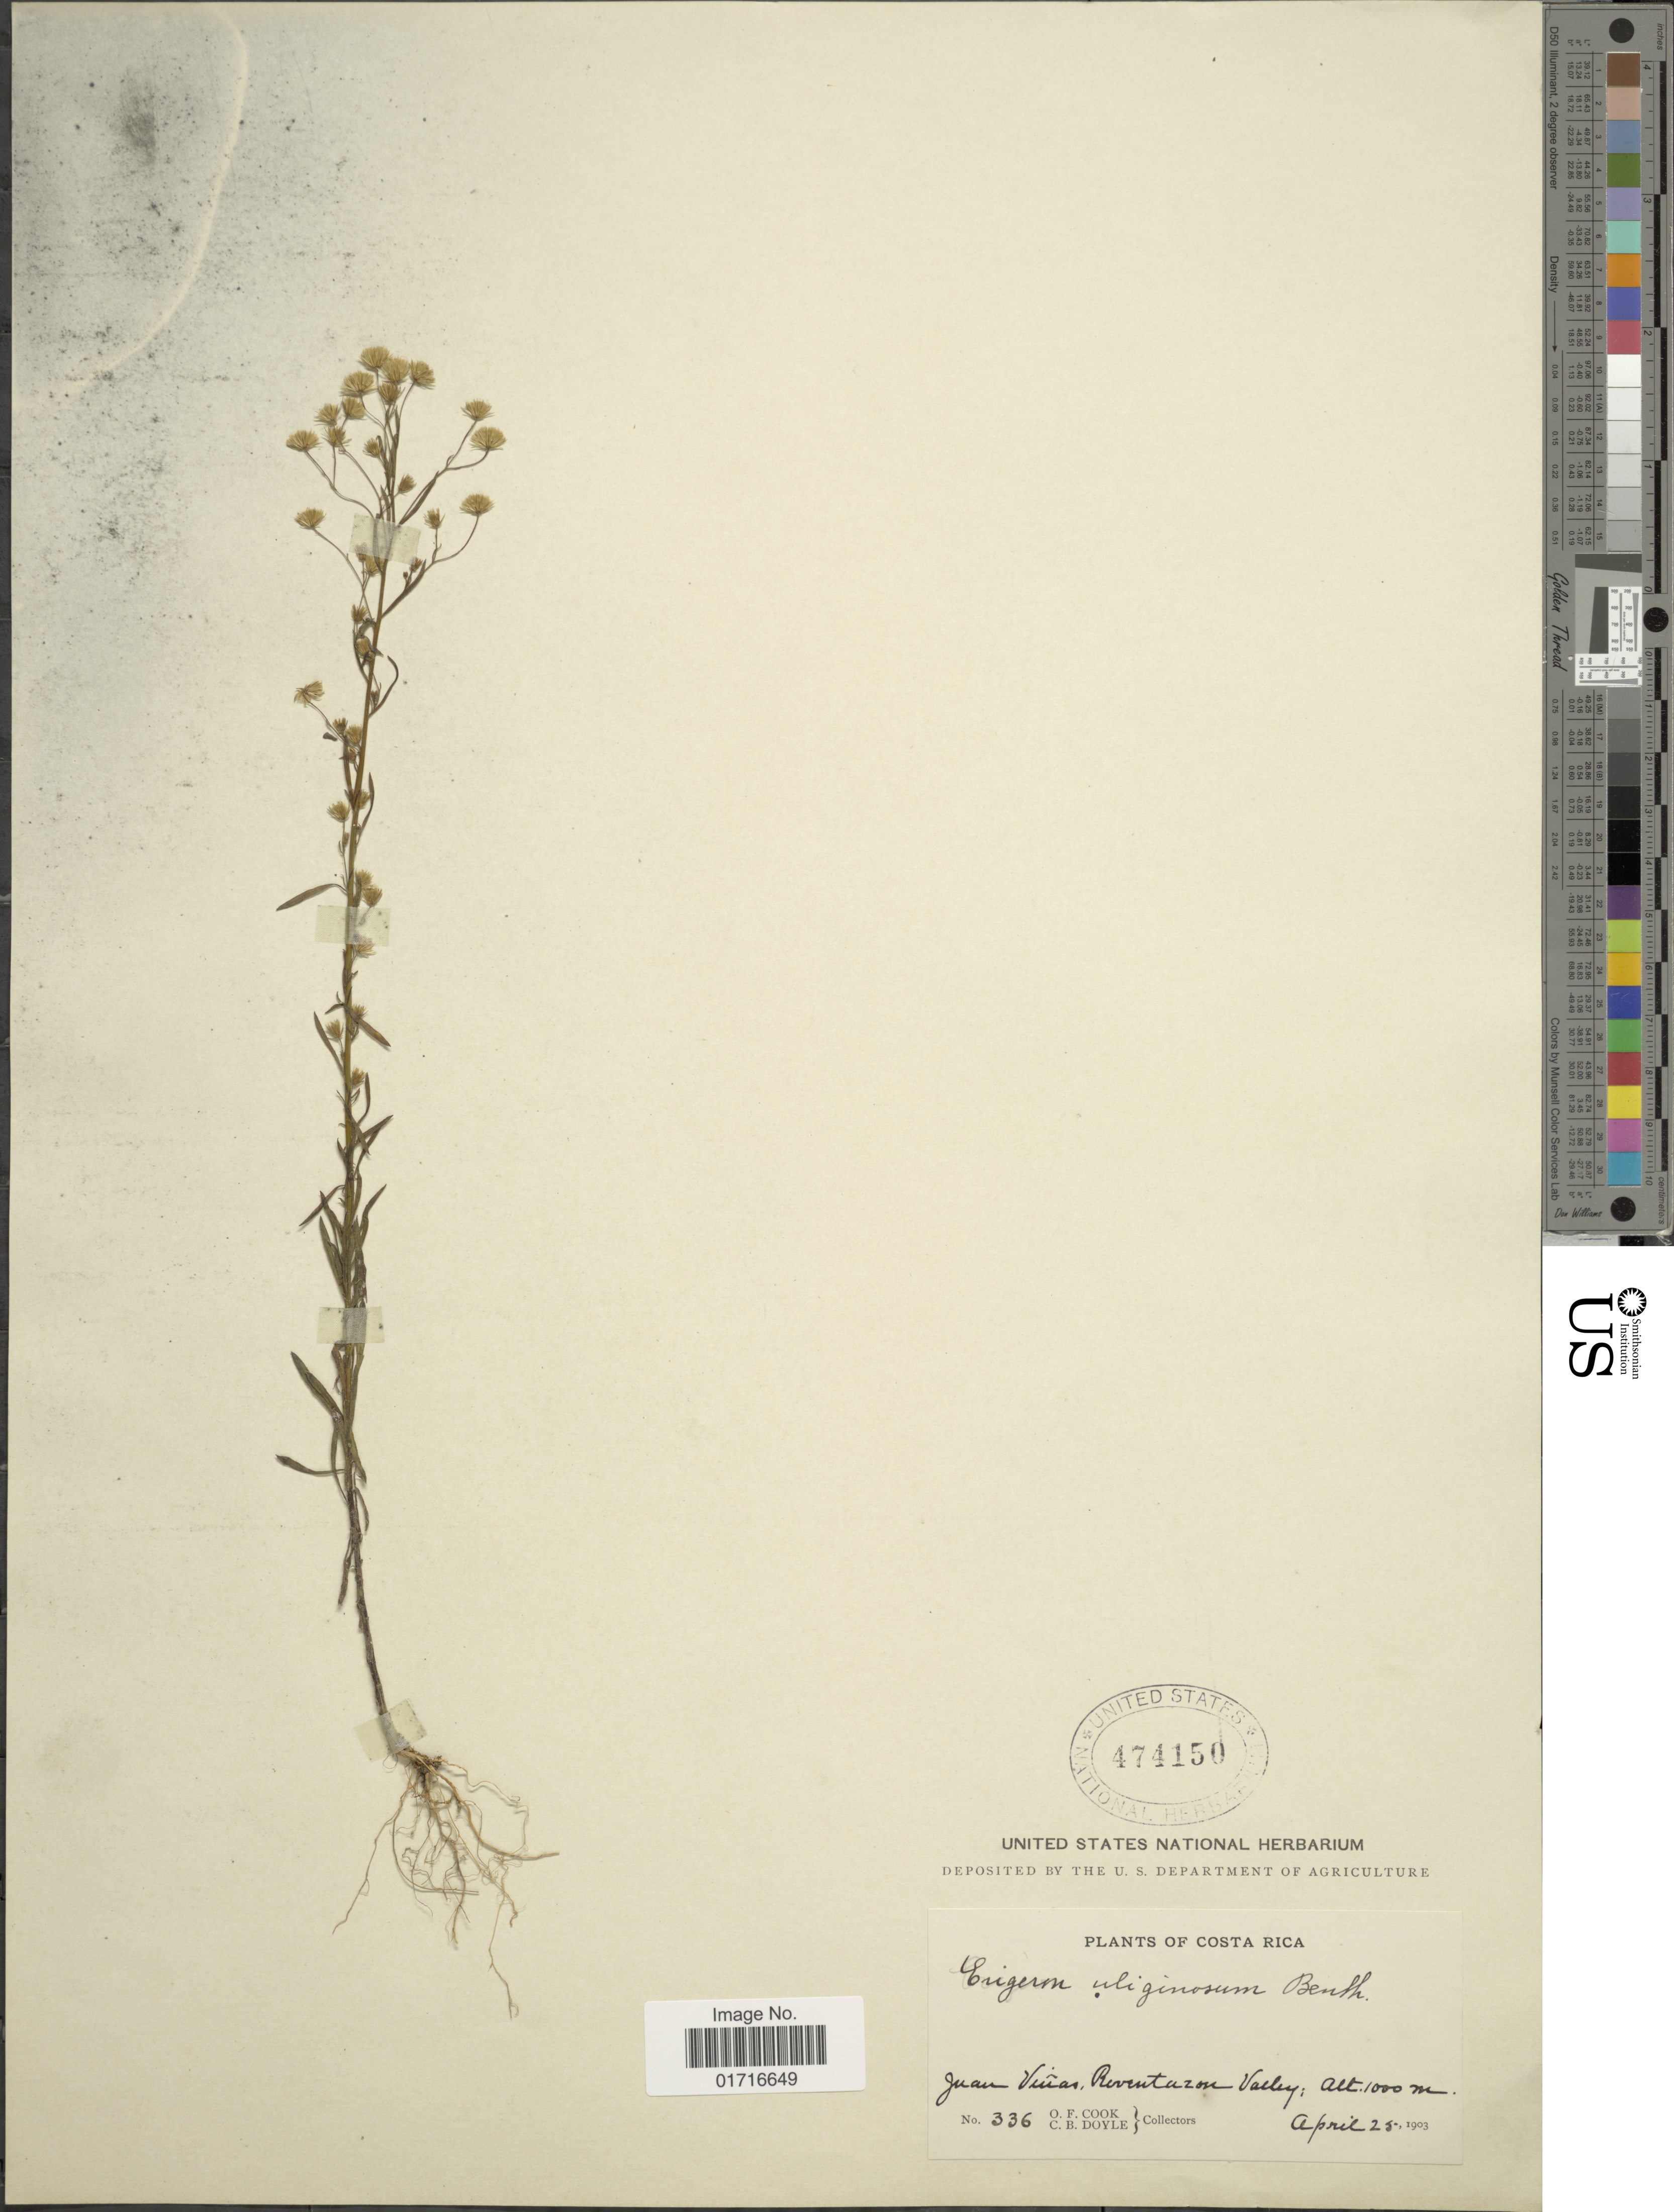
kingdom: Plantae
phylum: Tracheophyta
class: Magnoliopsida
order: Asterales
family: Asteraceae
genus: Conyza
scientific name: Conyza uliginosa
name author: (Benth.) Cuatrec.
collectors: O. F. Cook & C. Doyle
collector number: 336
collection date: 1903-04-25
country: Costa Rica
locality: Juan Vinas, Reventazon Valley.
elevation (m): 1000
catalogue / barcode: US 474150